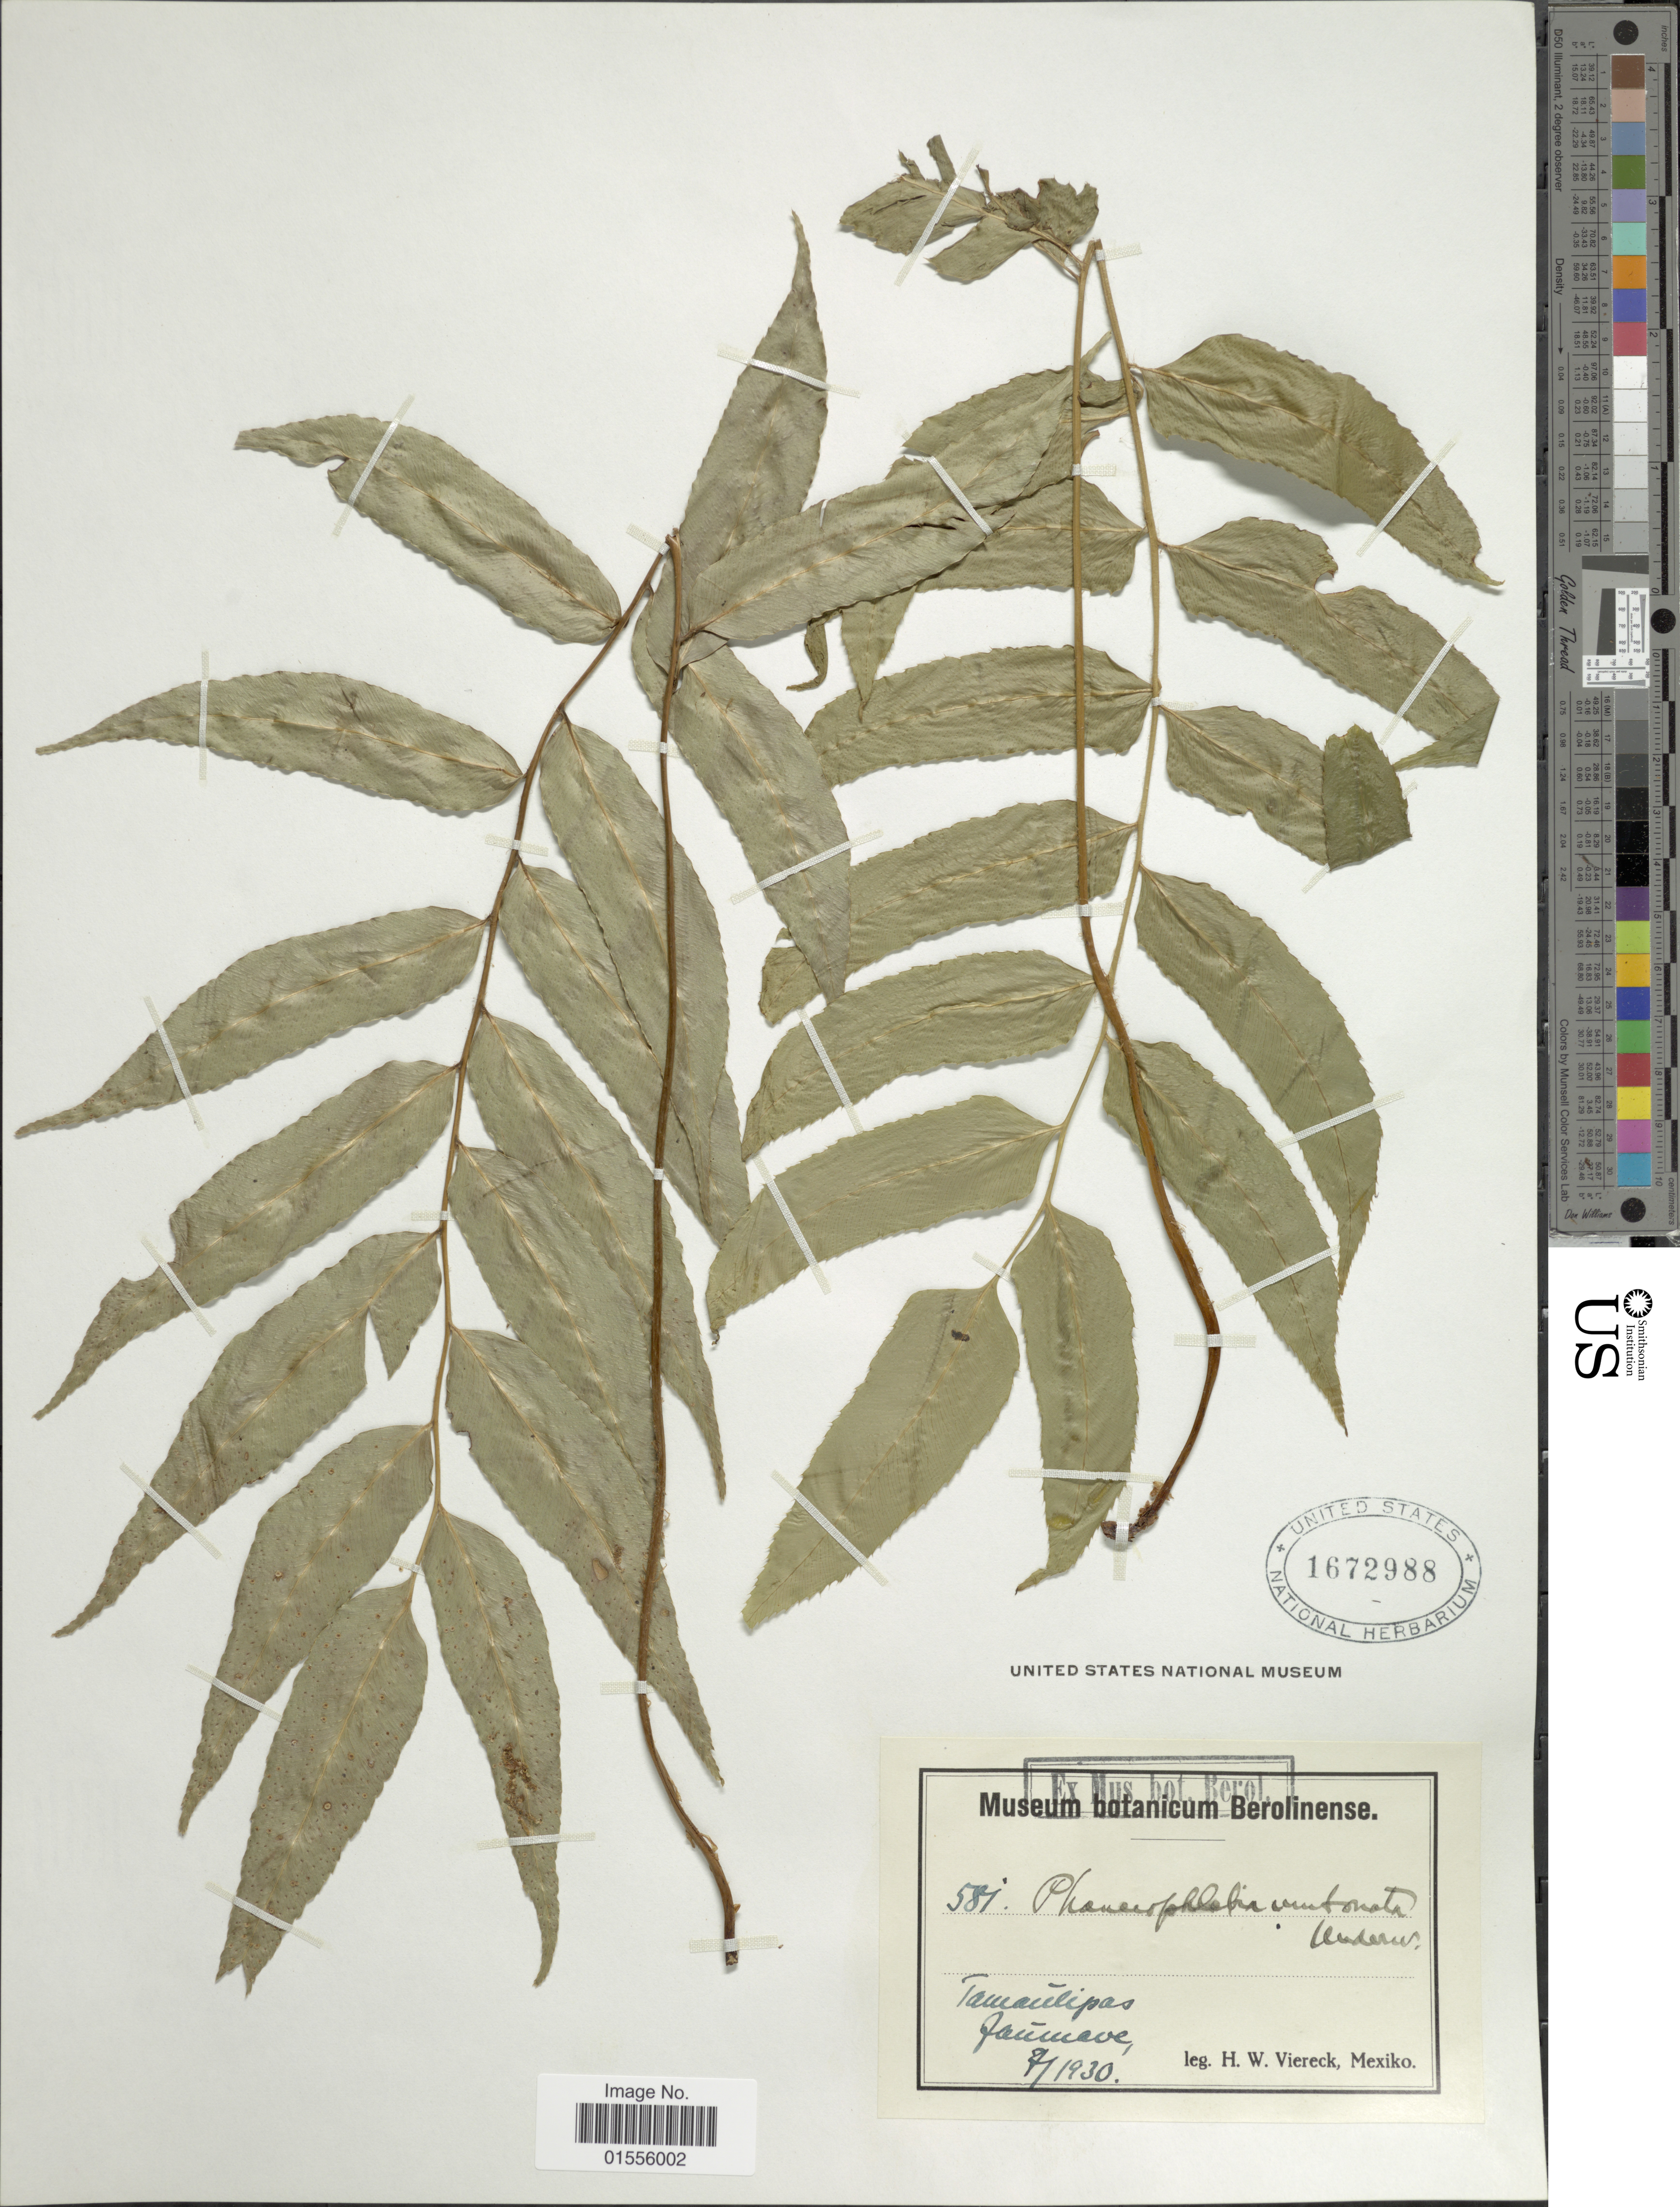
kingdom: Plantae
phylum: Tracheophyta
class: Polypodiopsida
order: Polypodiales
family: Dryopteridaceae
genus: Phanerophlebia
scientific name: Phanerophlebia umbonata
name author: Underw.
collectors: H. W. Viereck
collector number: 581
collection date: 1930-07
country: Mexico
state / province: Tamaulipas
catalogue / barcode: US 1672988